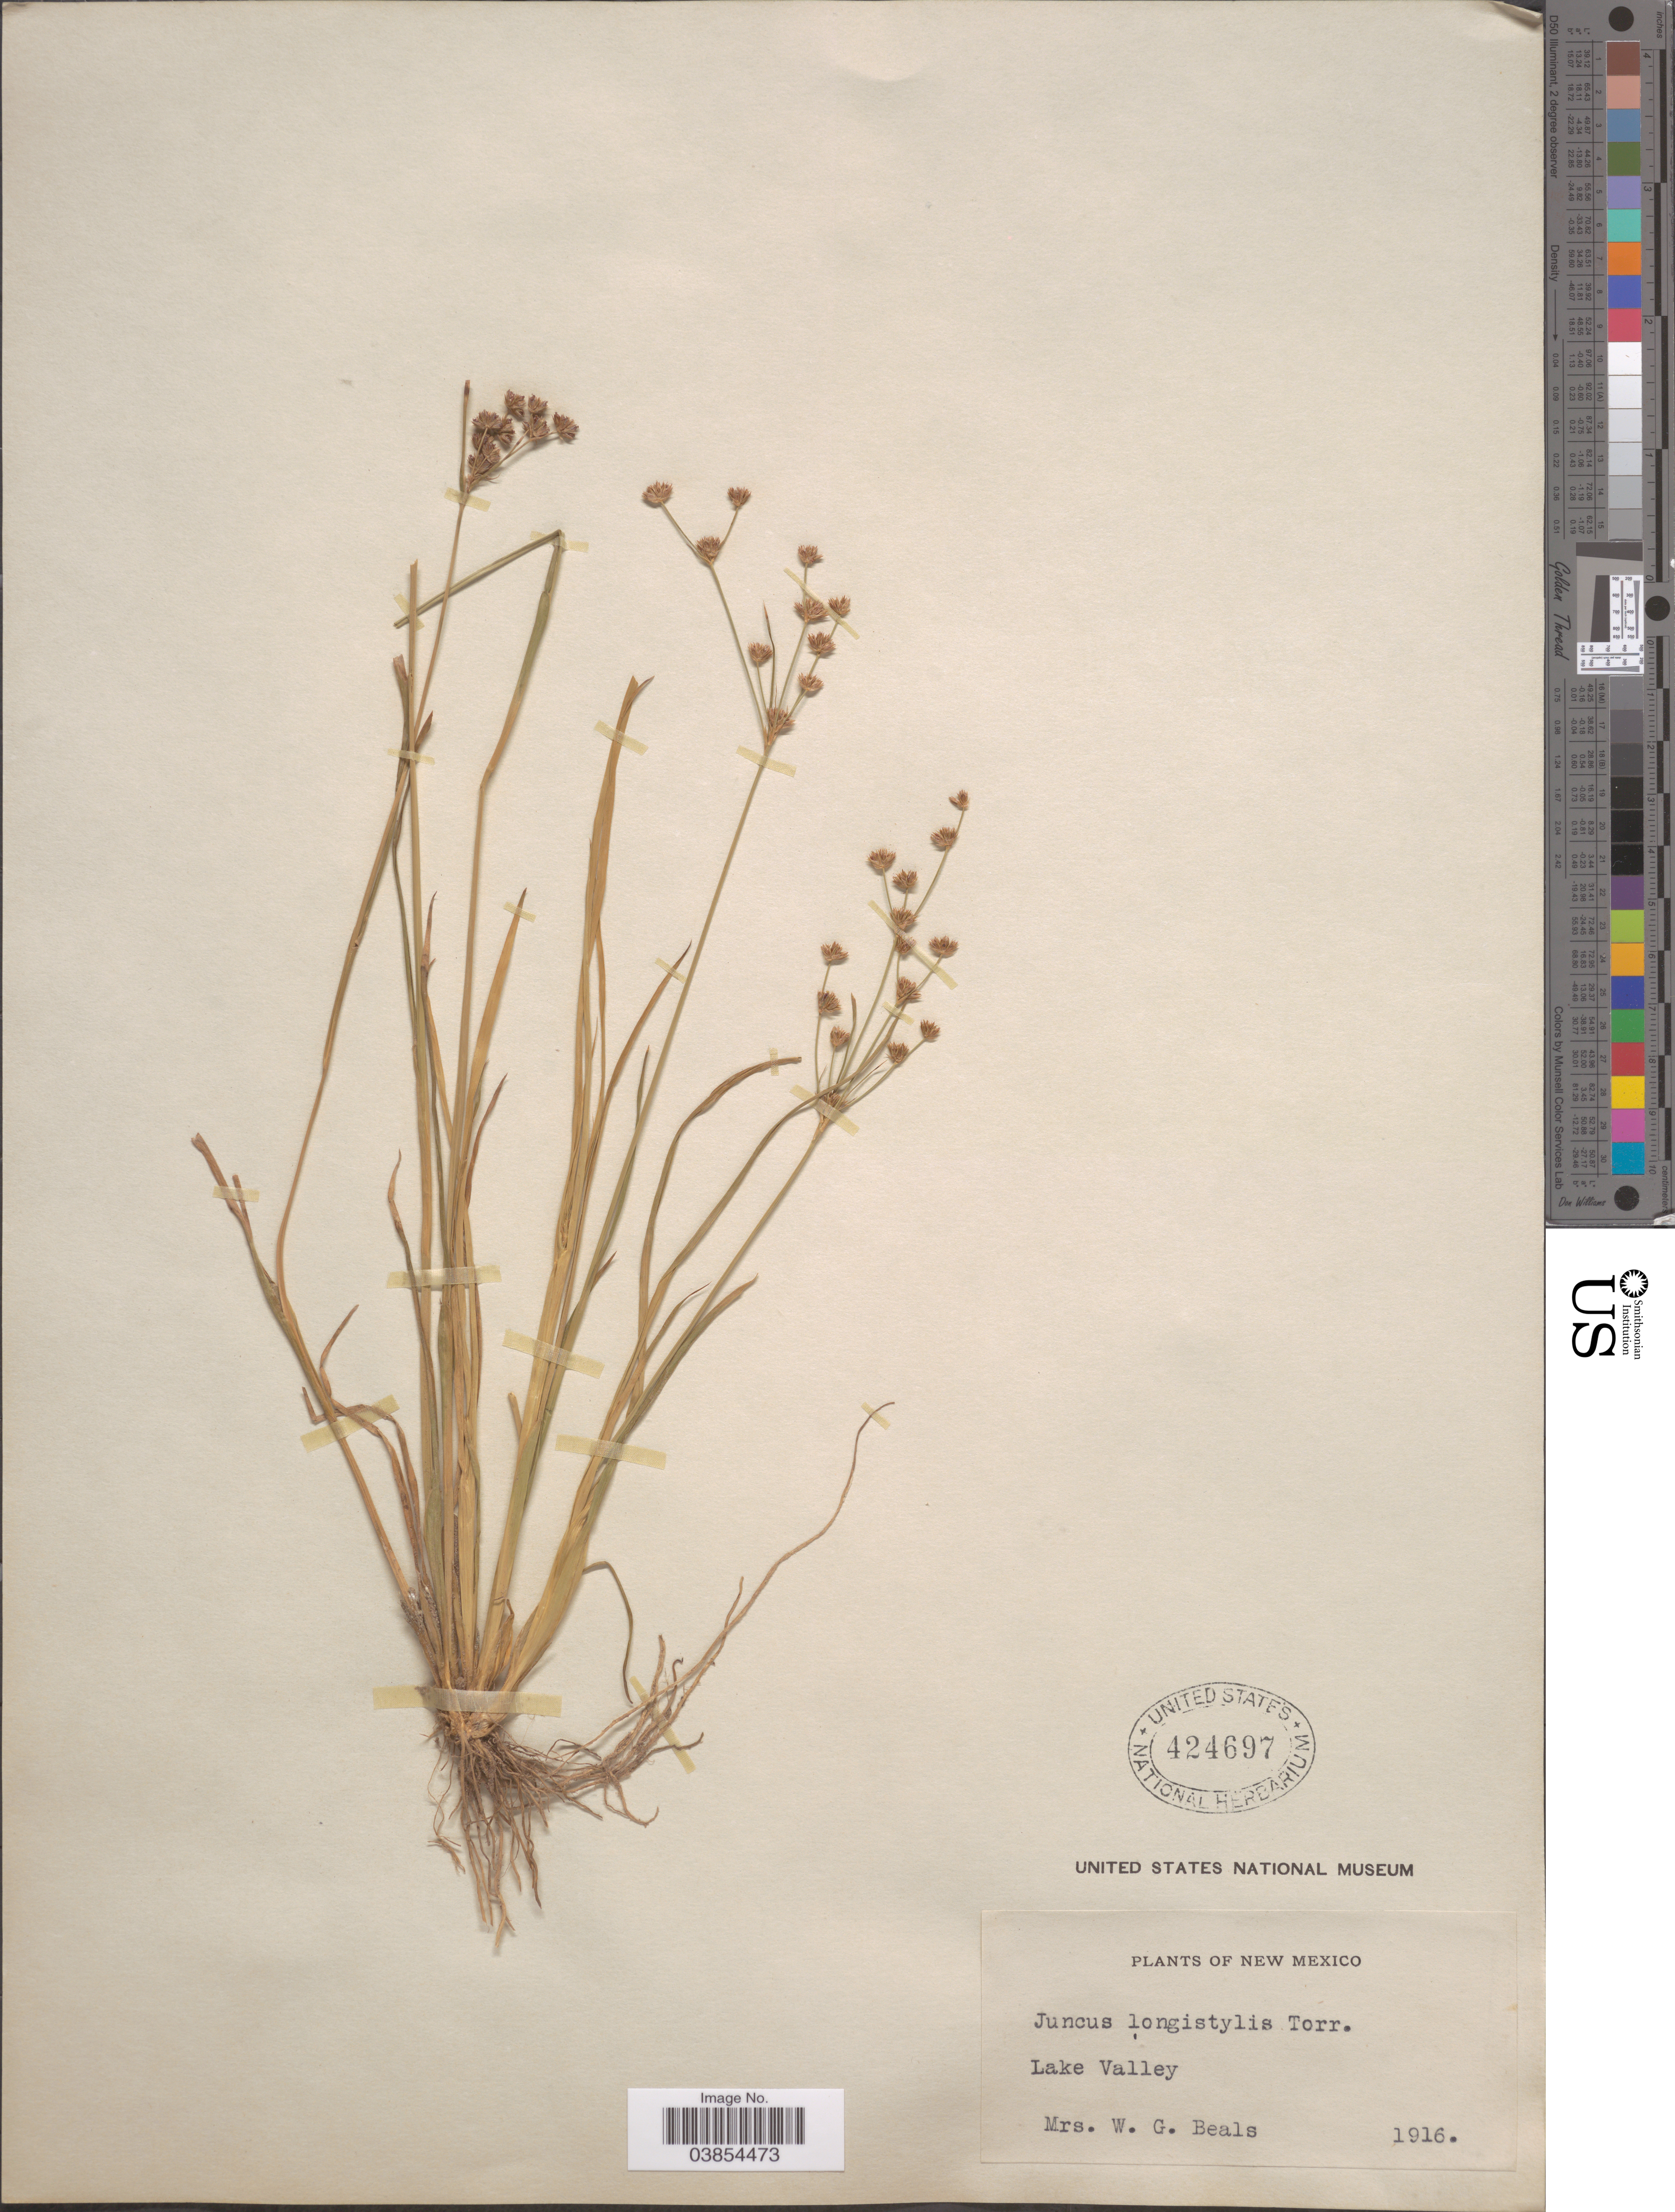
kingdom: Plantae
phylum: Tracheophyta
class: Liliopsida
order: Poales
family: Juncaceae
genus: Juncus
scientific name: Juncus longistylis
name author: Torr.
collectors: Mrs. W. G. Beals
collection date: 1916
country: United States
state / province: New Mexico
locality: Lake Valley.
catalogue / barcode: US 424697